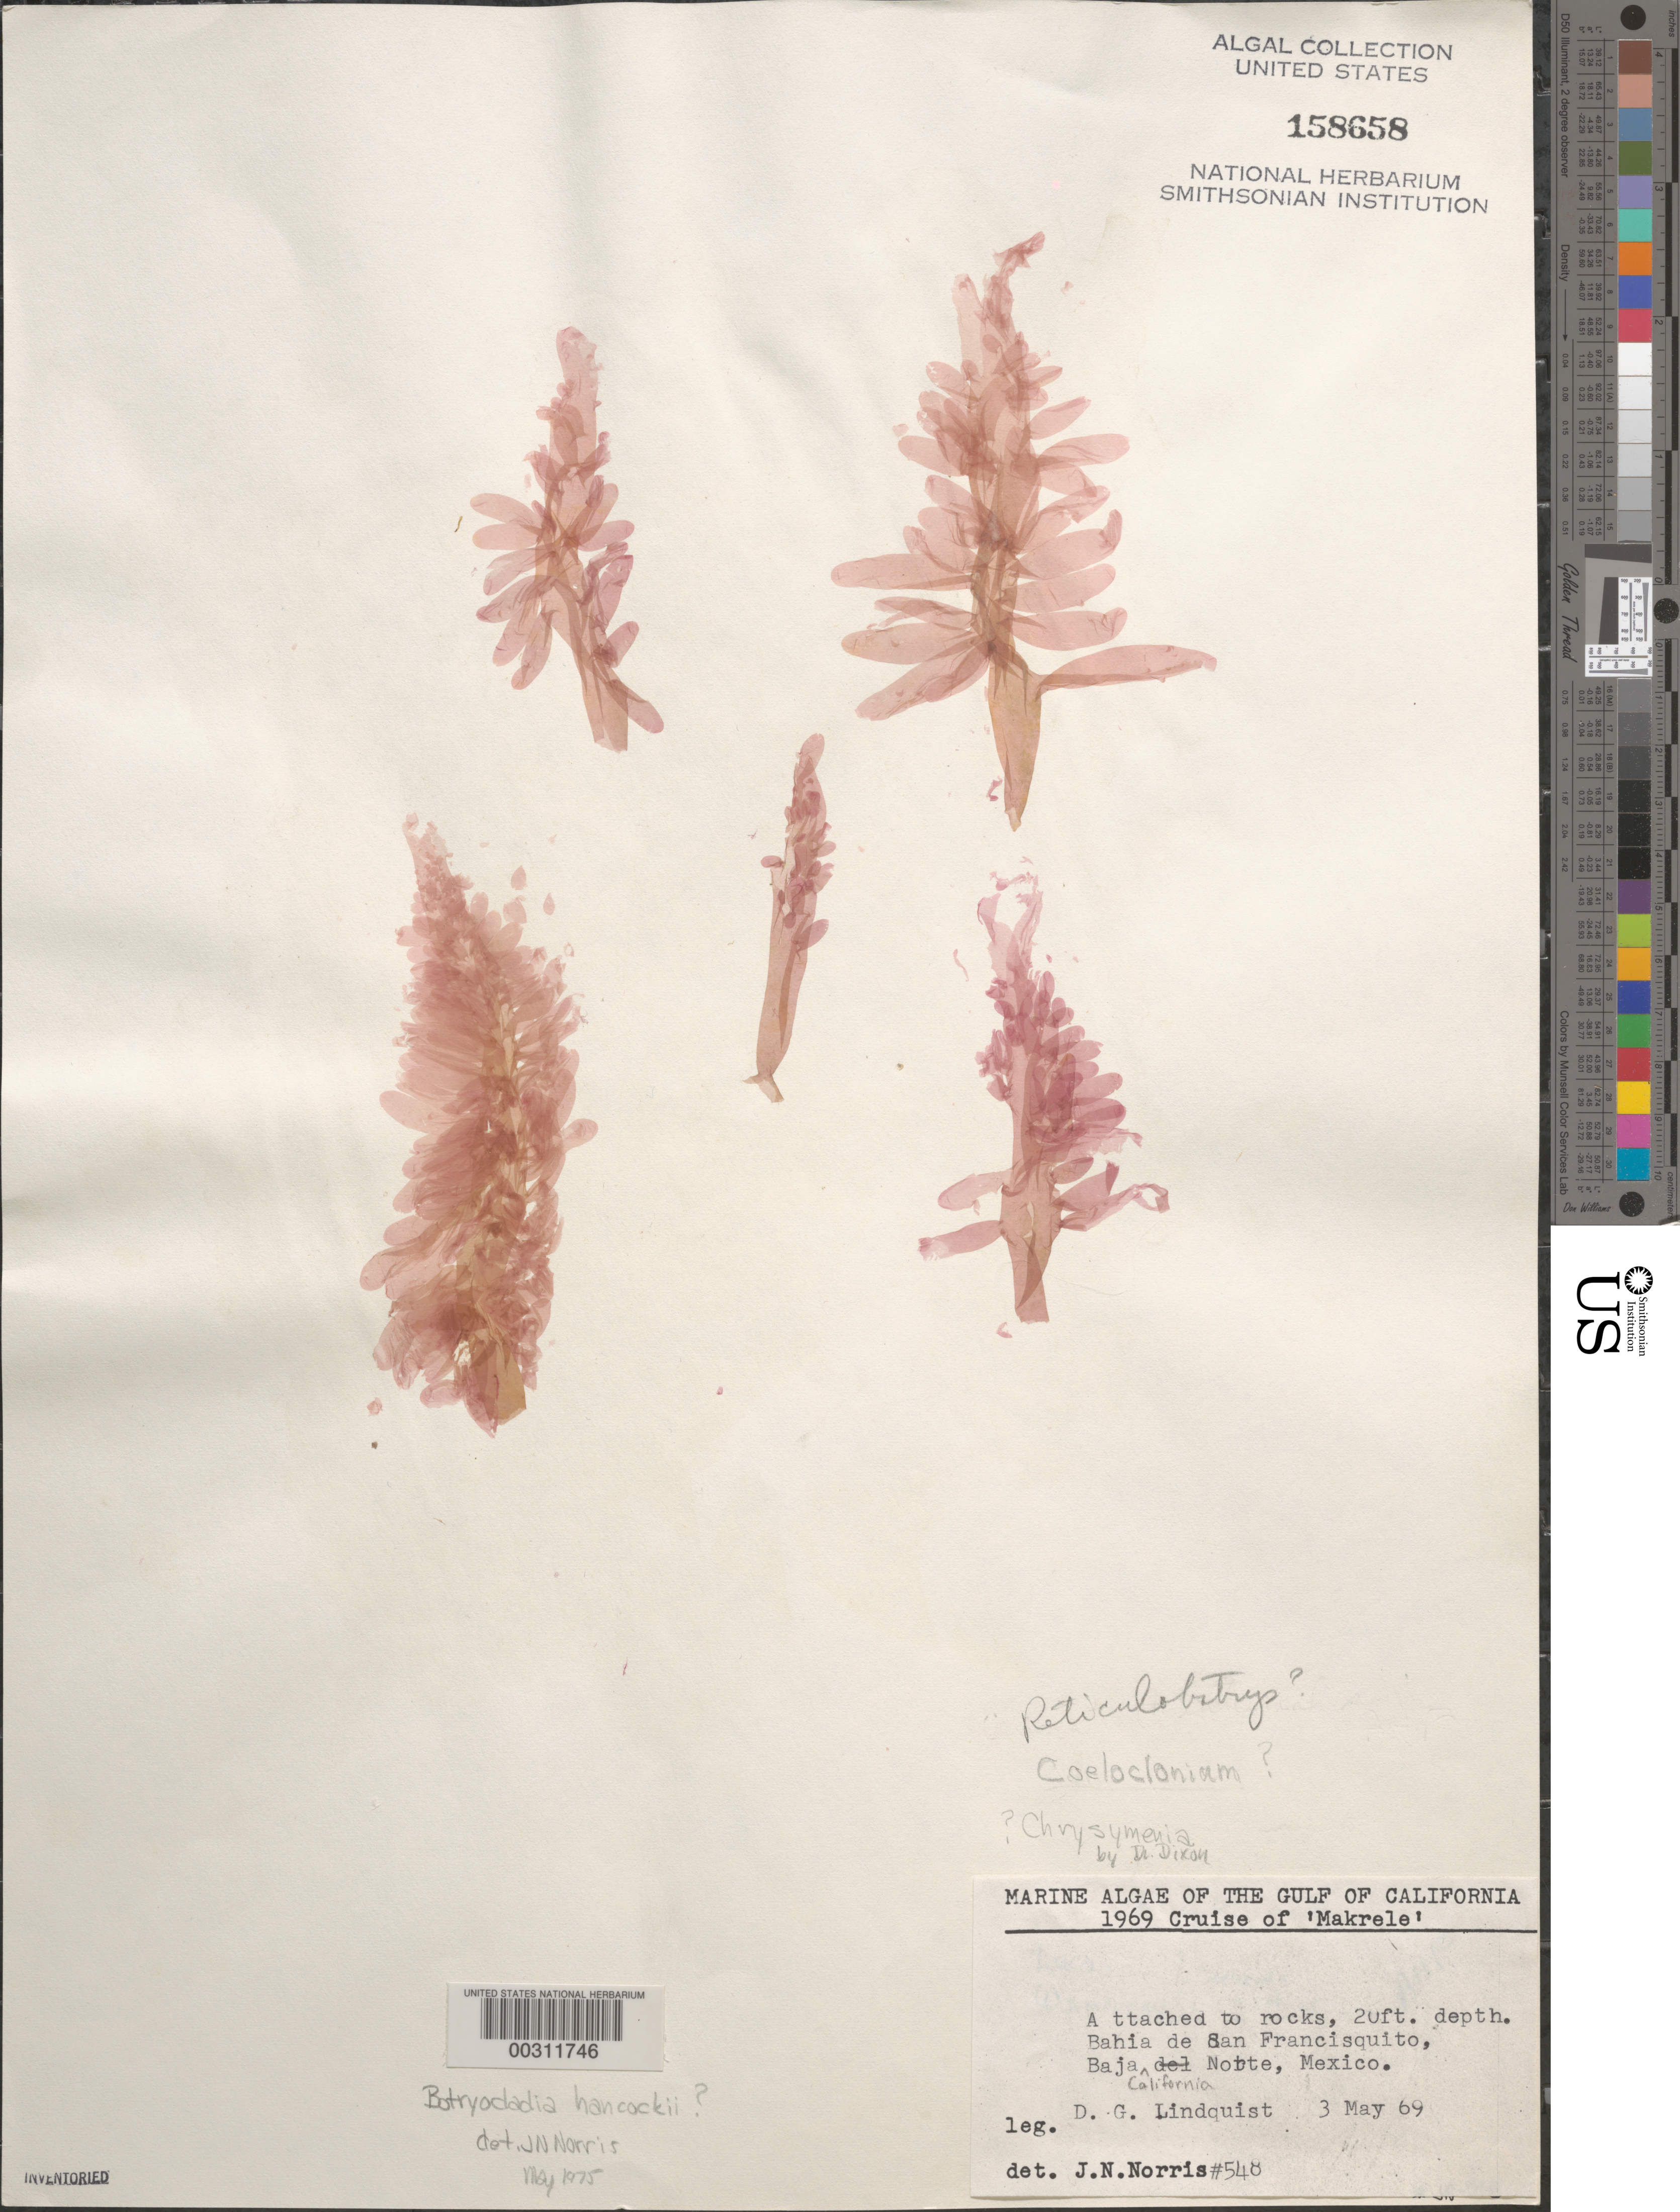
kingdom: Plantae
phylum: Rhodophyta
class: Florideophyceae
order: Rhodymeniales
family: Rhodymeniaceae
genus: Irvinea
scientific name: Irvinea hancockii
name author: (E.Y. Dawson) R.J. Wilkes et al.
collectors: D. Lindquist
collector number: JN-548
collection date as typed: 03 May 1969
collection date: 1969-05-03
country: Mexico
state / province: Baja California Norte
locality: Bahia de San Francisquito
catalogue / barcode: US 158658